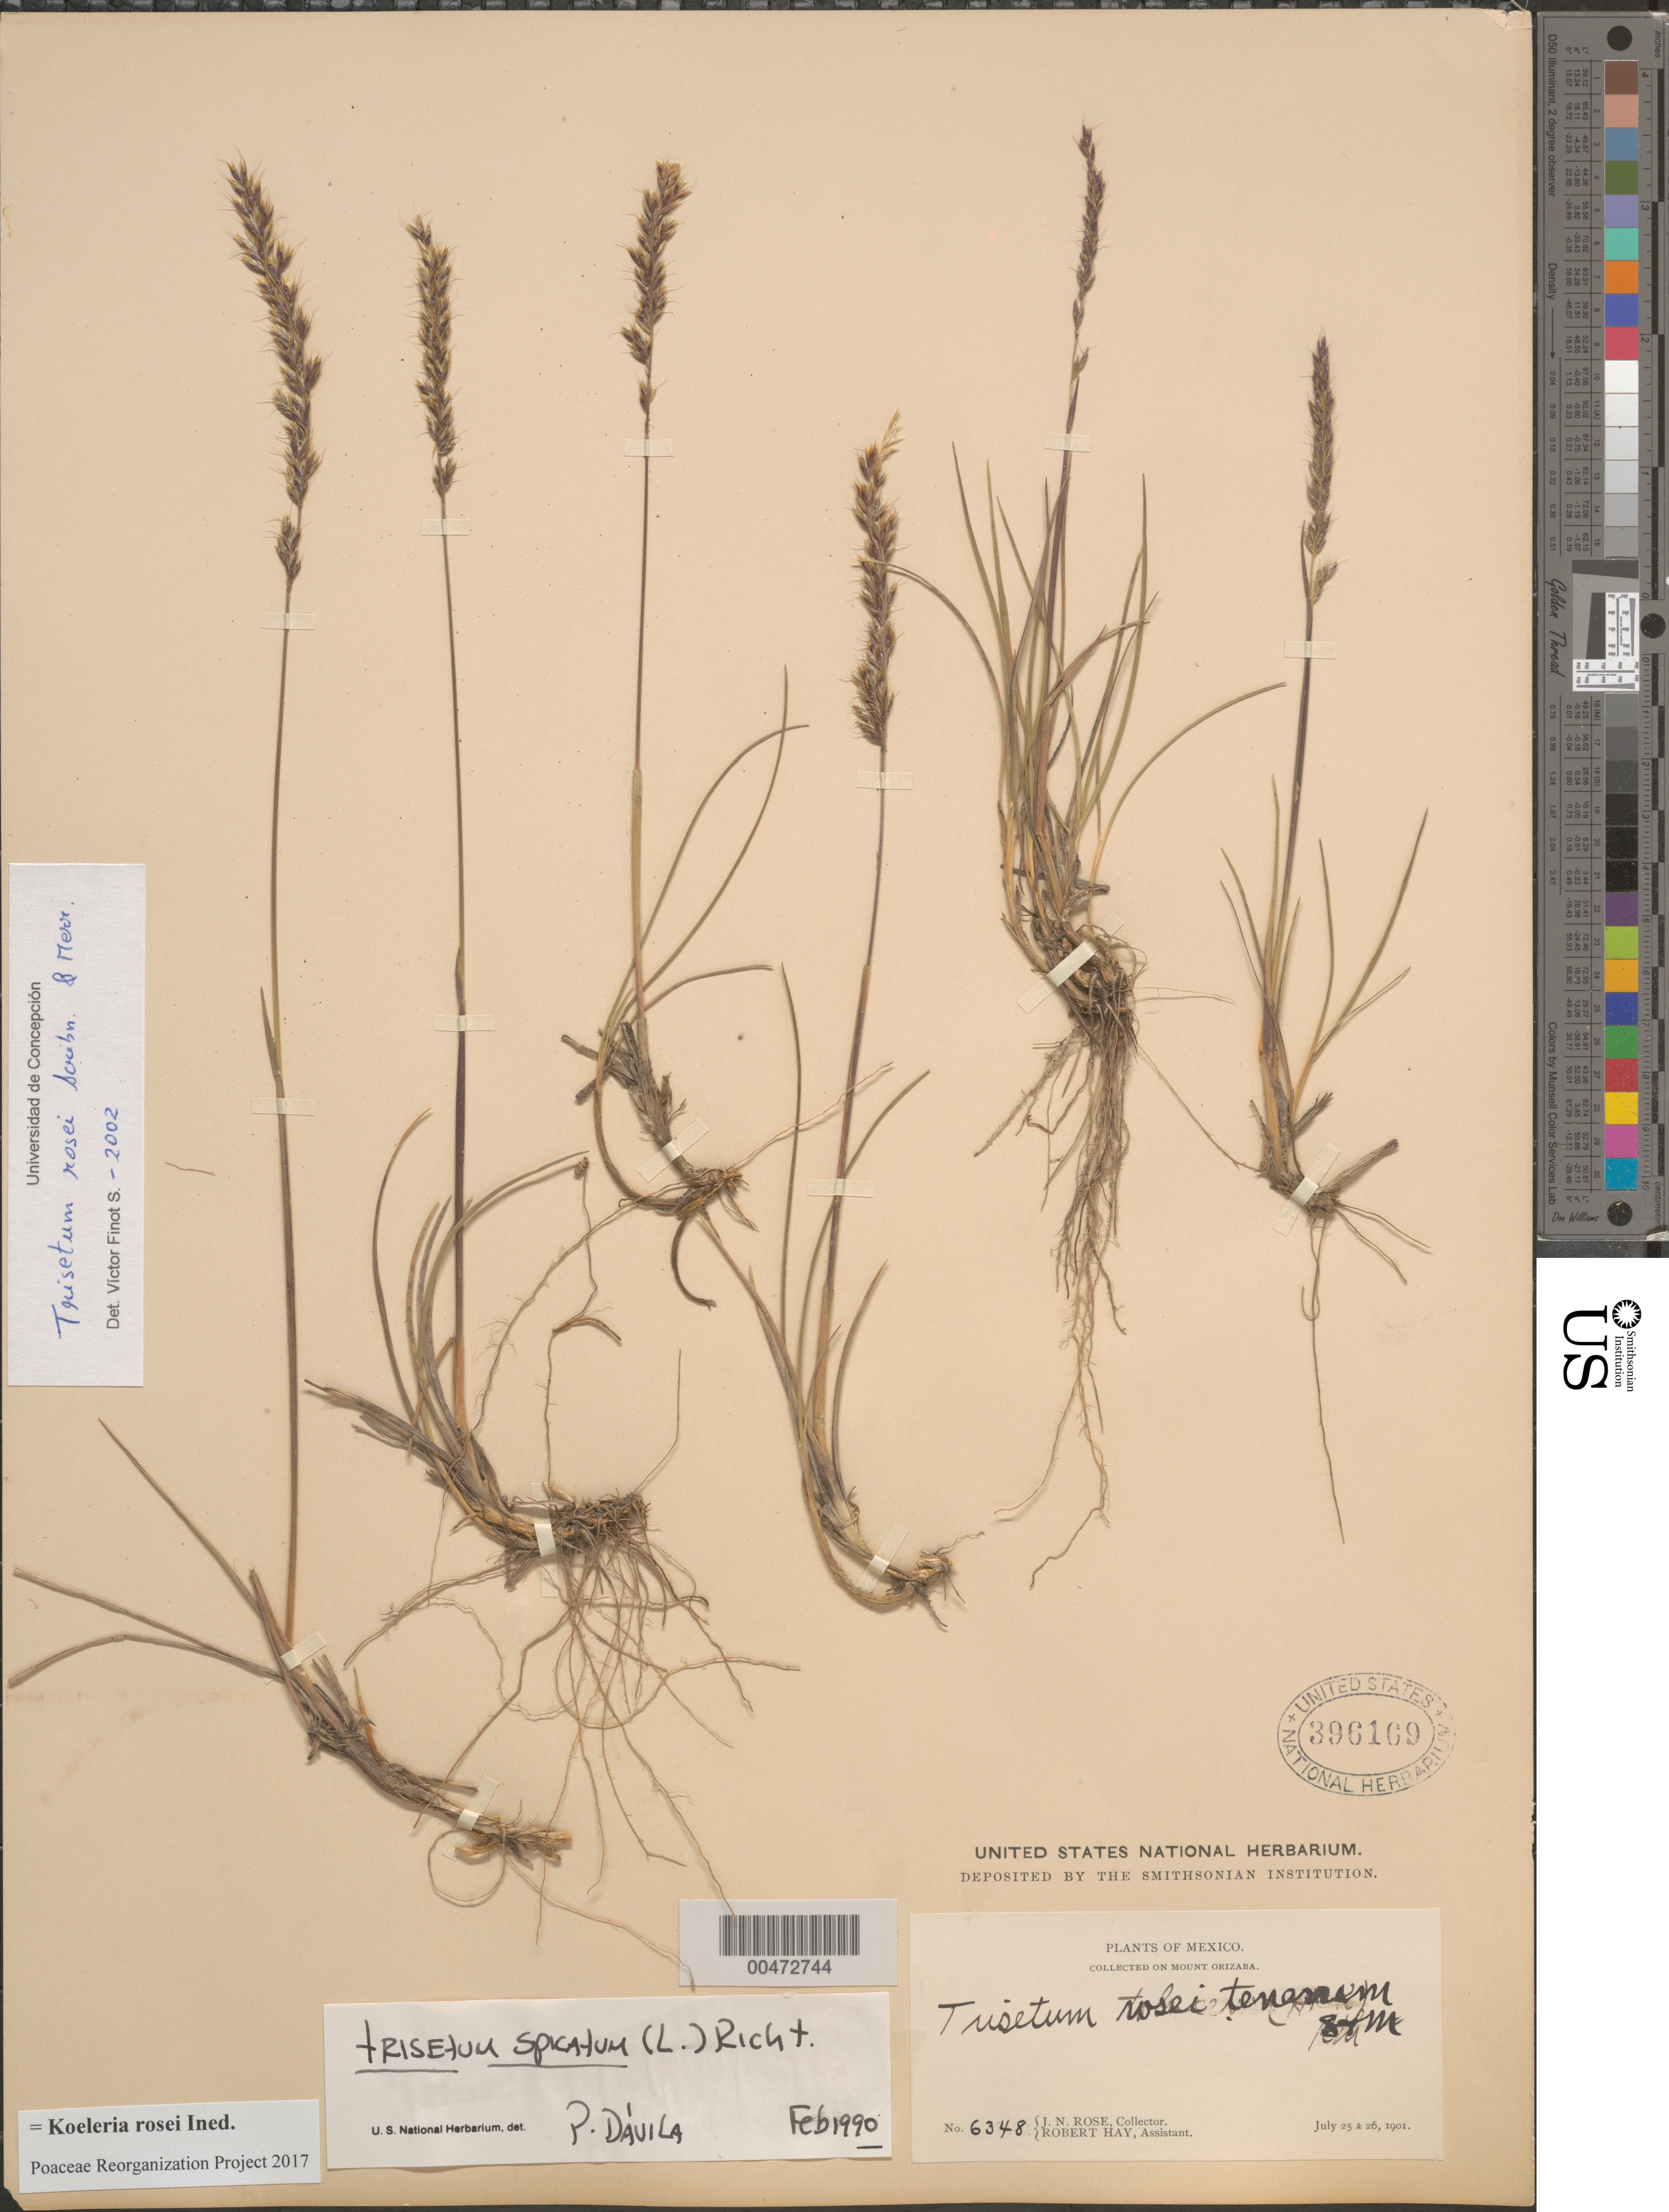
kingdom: Plantae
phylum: Tracheophyta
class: Liliopsida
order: Poales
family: Poaceae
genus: Koeleria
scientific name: Koeleria rosei ined.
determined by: Poaceae Reorganization Project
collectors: J. N. Rose & R. H. Hay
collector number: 6348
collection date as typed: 25 Jul 1901 and 26 Jul 1901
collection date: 1901-07-25,1901-07-26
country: Mexico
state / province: Veracruz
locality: Mt Orizaba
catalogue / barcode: US 396169